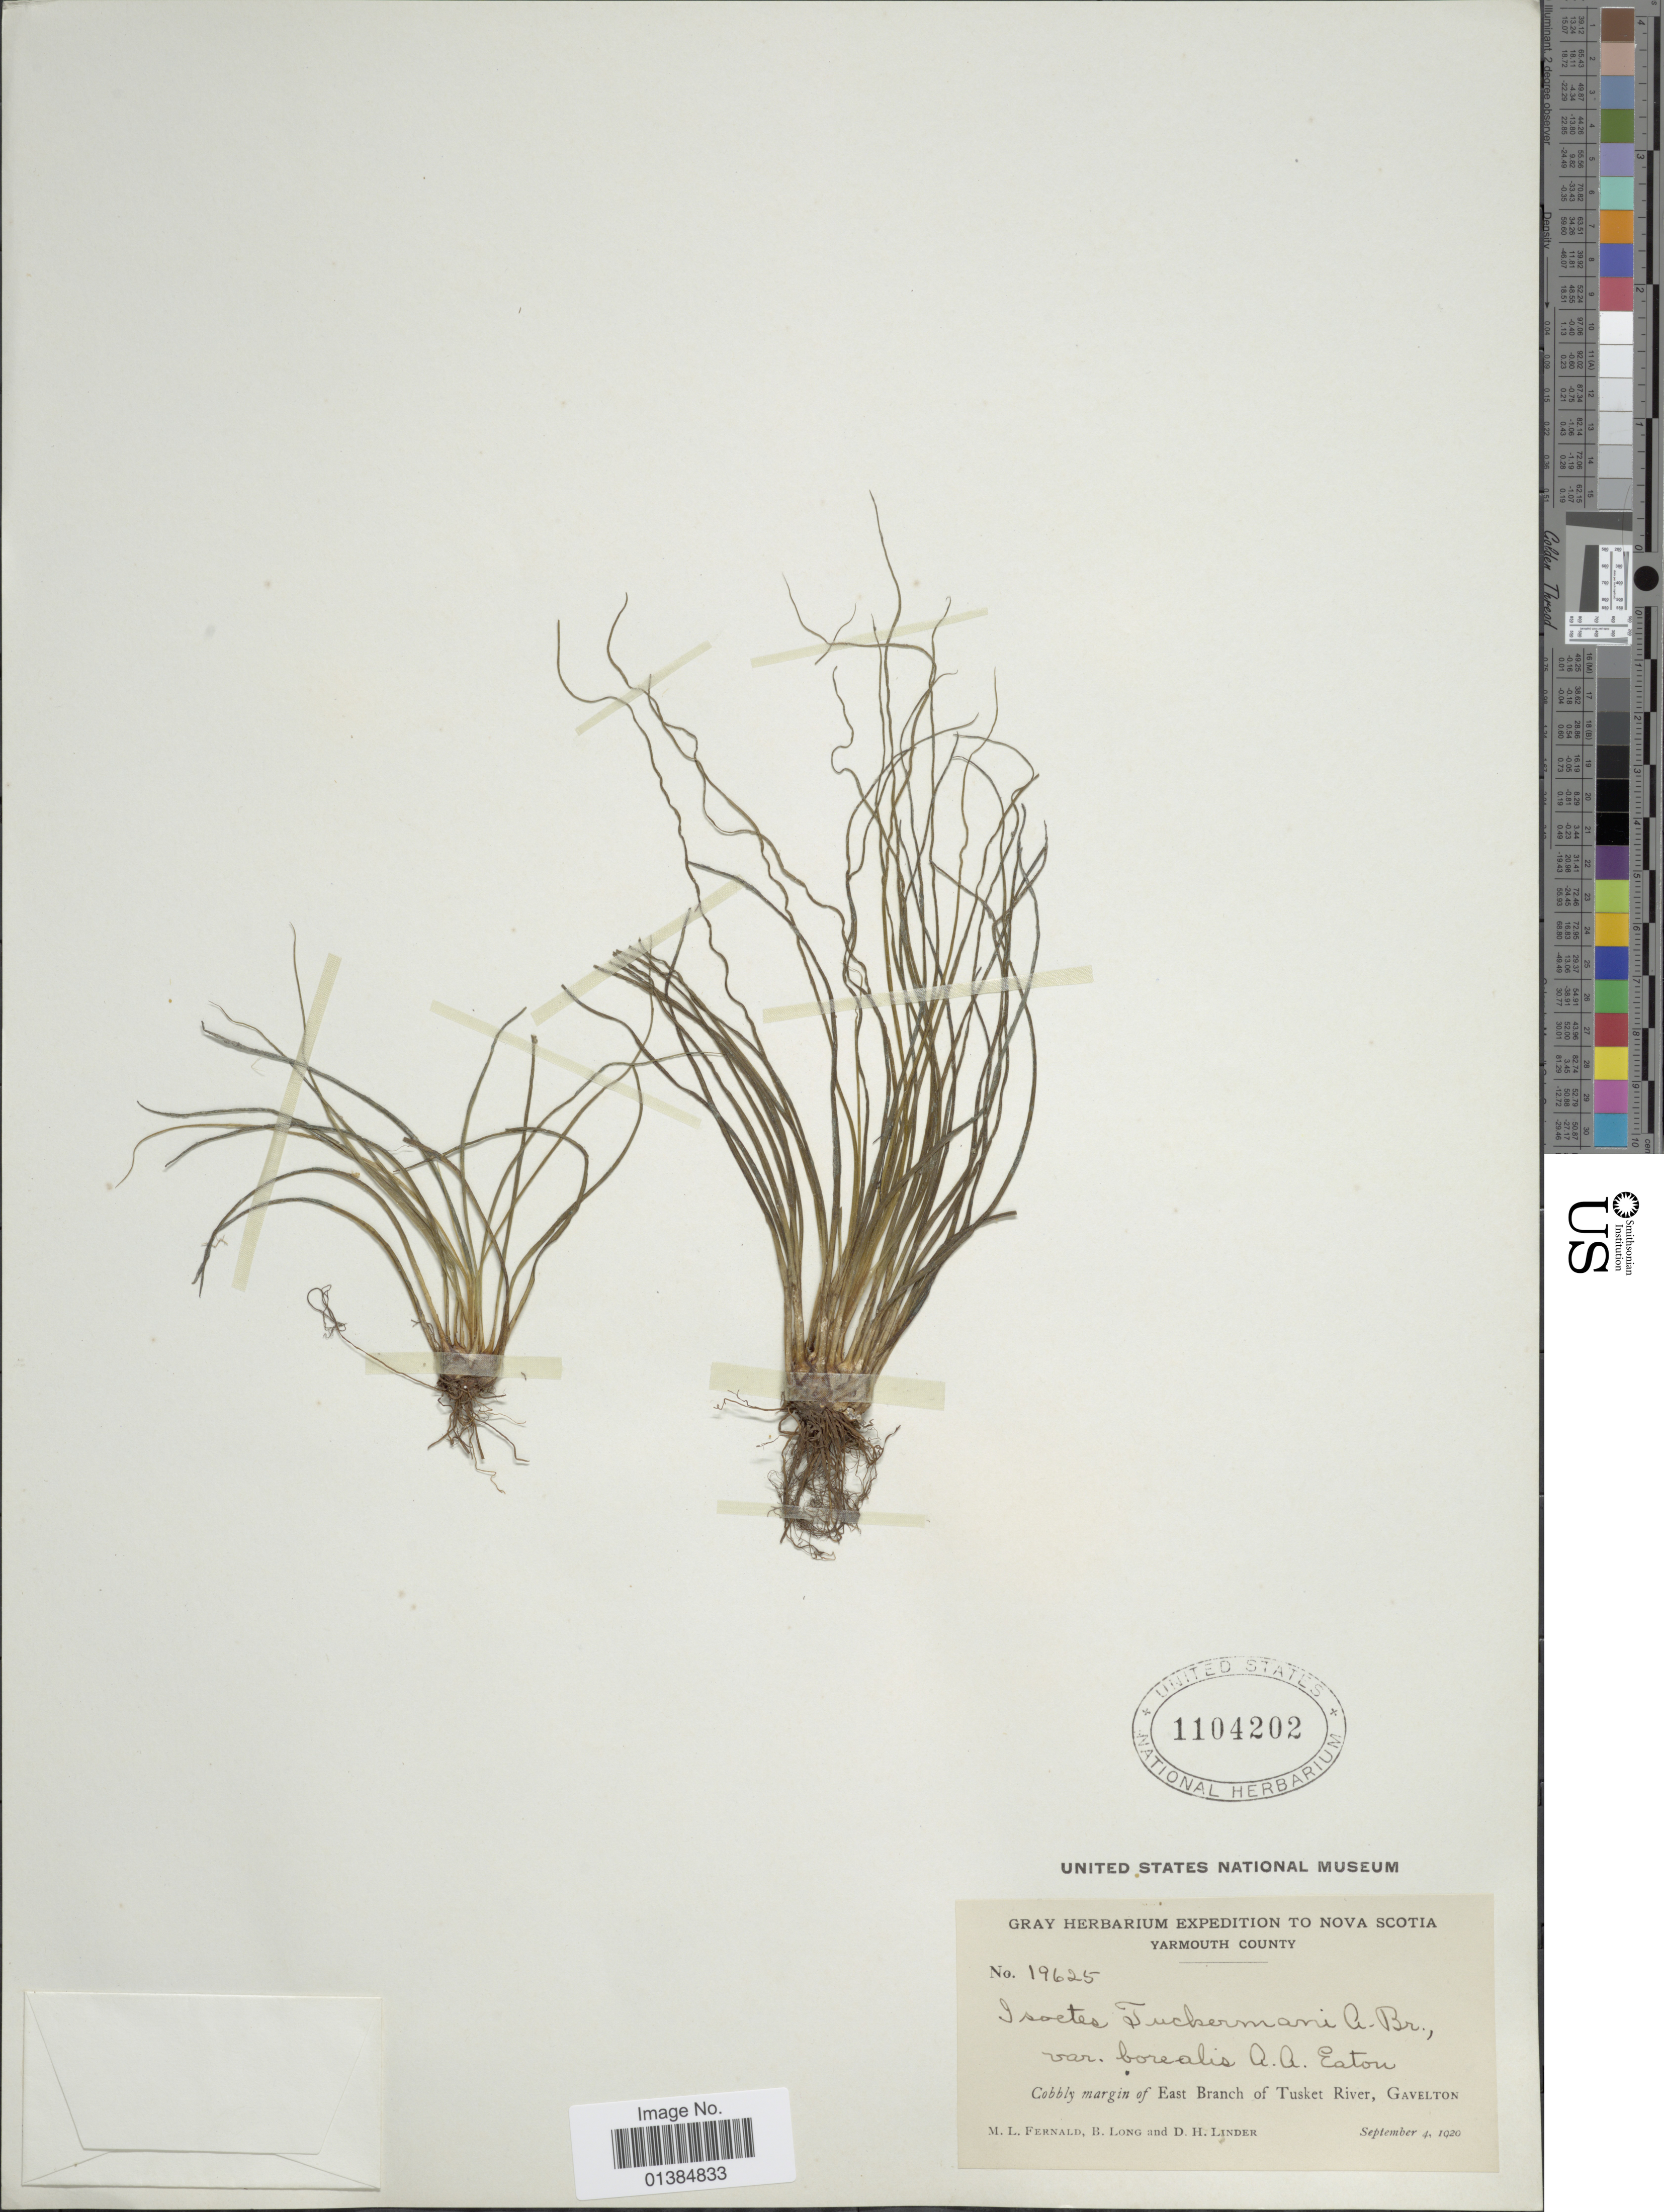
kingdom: Plantae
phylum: Tracheophyta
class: Lycopodiopsida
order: Isoetales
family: Isoetaceae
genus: Isoetes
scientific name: Isoetes tuckermanii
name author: A. Braun ex Engelm.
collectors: M. L. Fernald, B. Long & D. Linder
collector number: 19625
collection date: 1920-09-04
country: Canada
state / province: Nova Scotia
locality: Yarmouth County. Cobly margin of East Branch of Tusket River, Gavelton.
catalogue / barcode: US 1104202